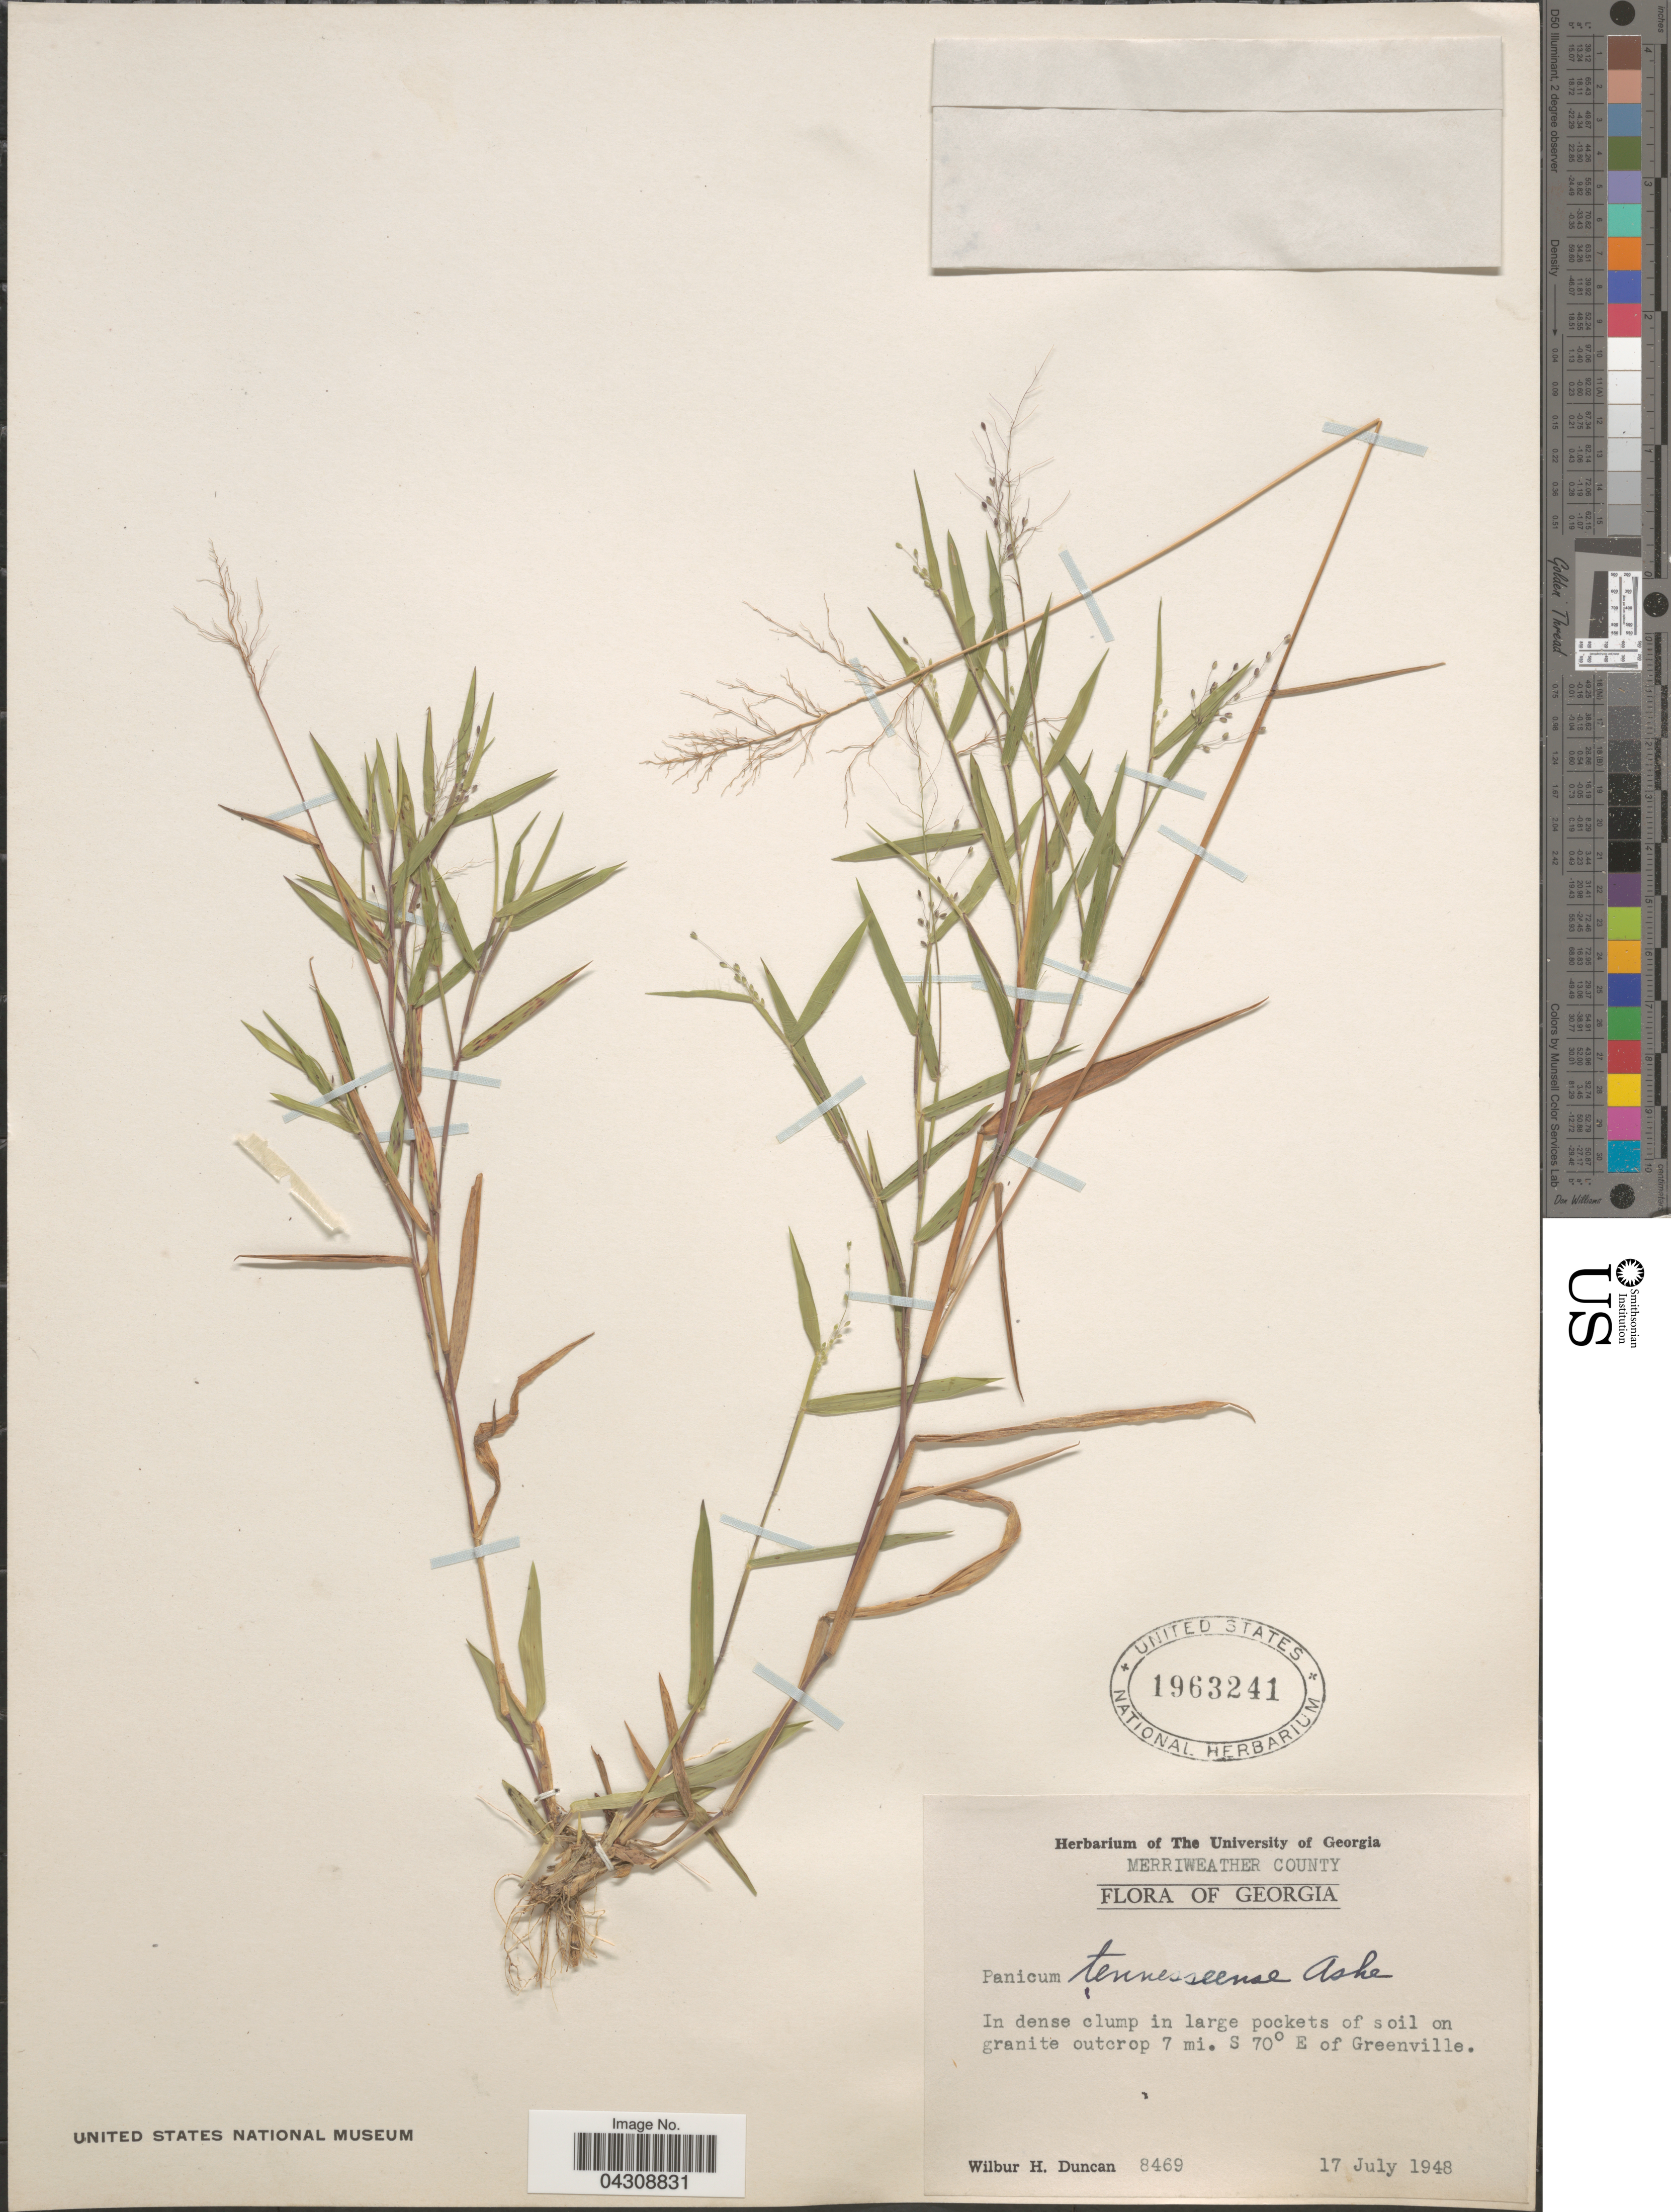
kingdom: Plantae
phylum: Tracheophyta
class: Liliopsida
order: Poales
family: Poaceae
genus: Dichanthelium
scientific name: Dichanthelium acuminatum var. acuminatum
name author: (Sw.) Gould & C.A. Clark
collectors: W. H. Duncan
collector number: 8469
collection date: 1948-07-17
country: United States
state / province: Georgia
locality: Merriweather County. In dense clump in large pockets of soil on granite outcrop 7 mi. S 70° E of Greenville.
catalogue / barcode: US 1963241